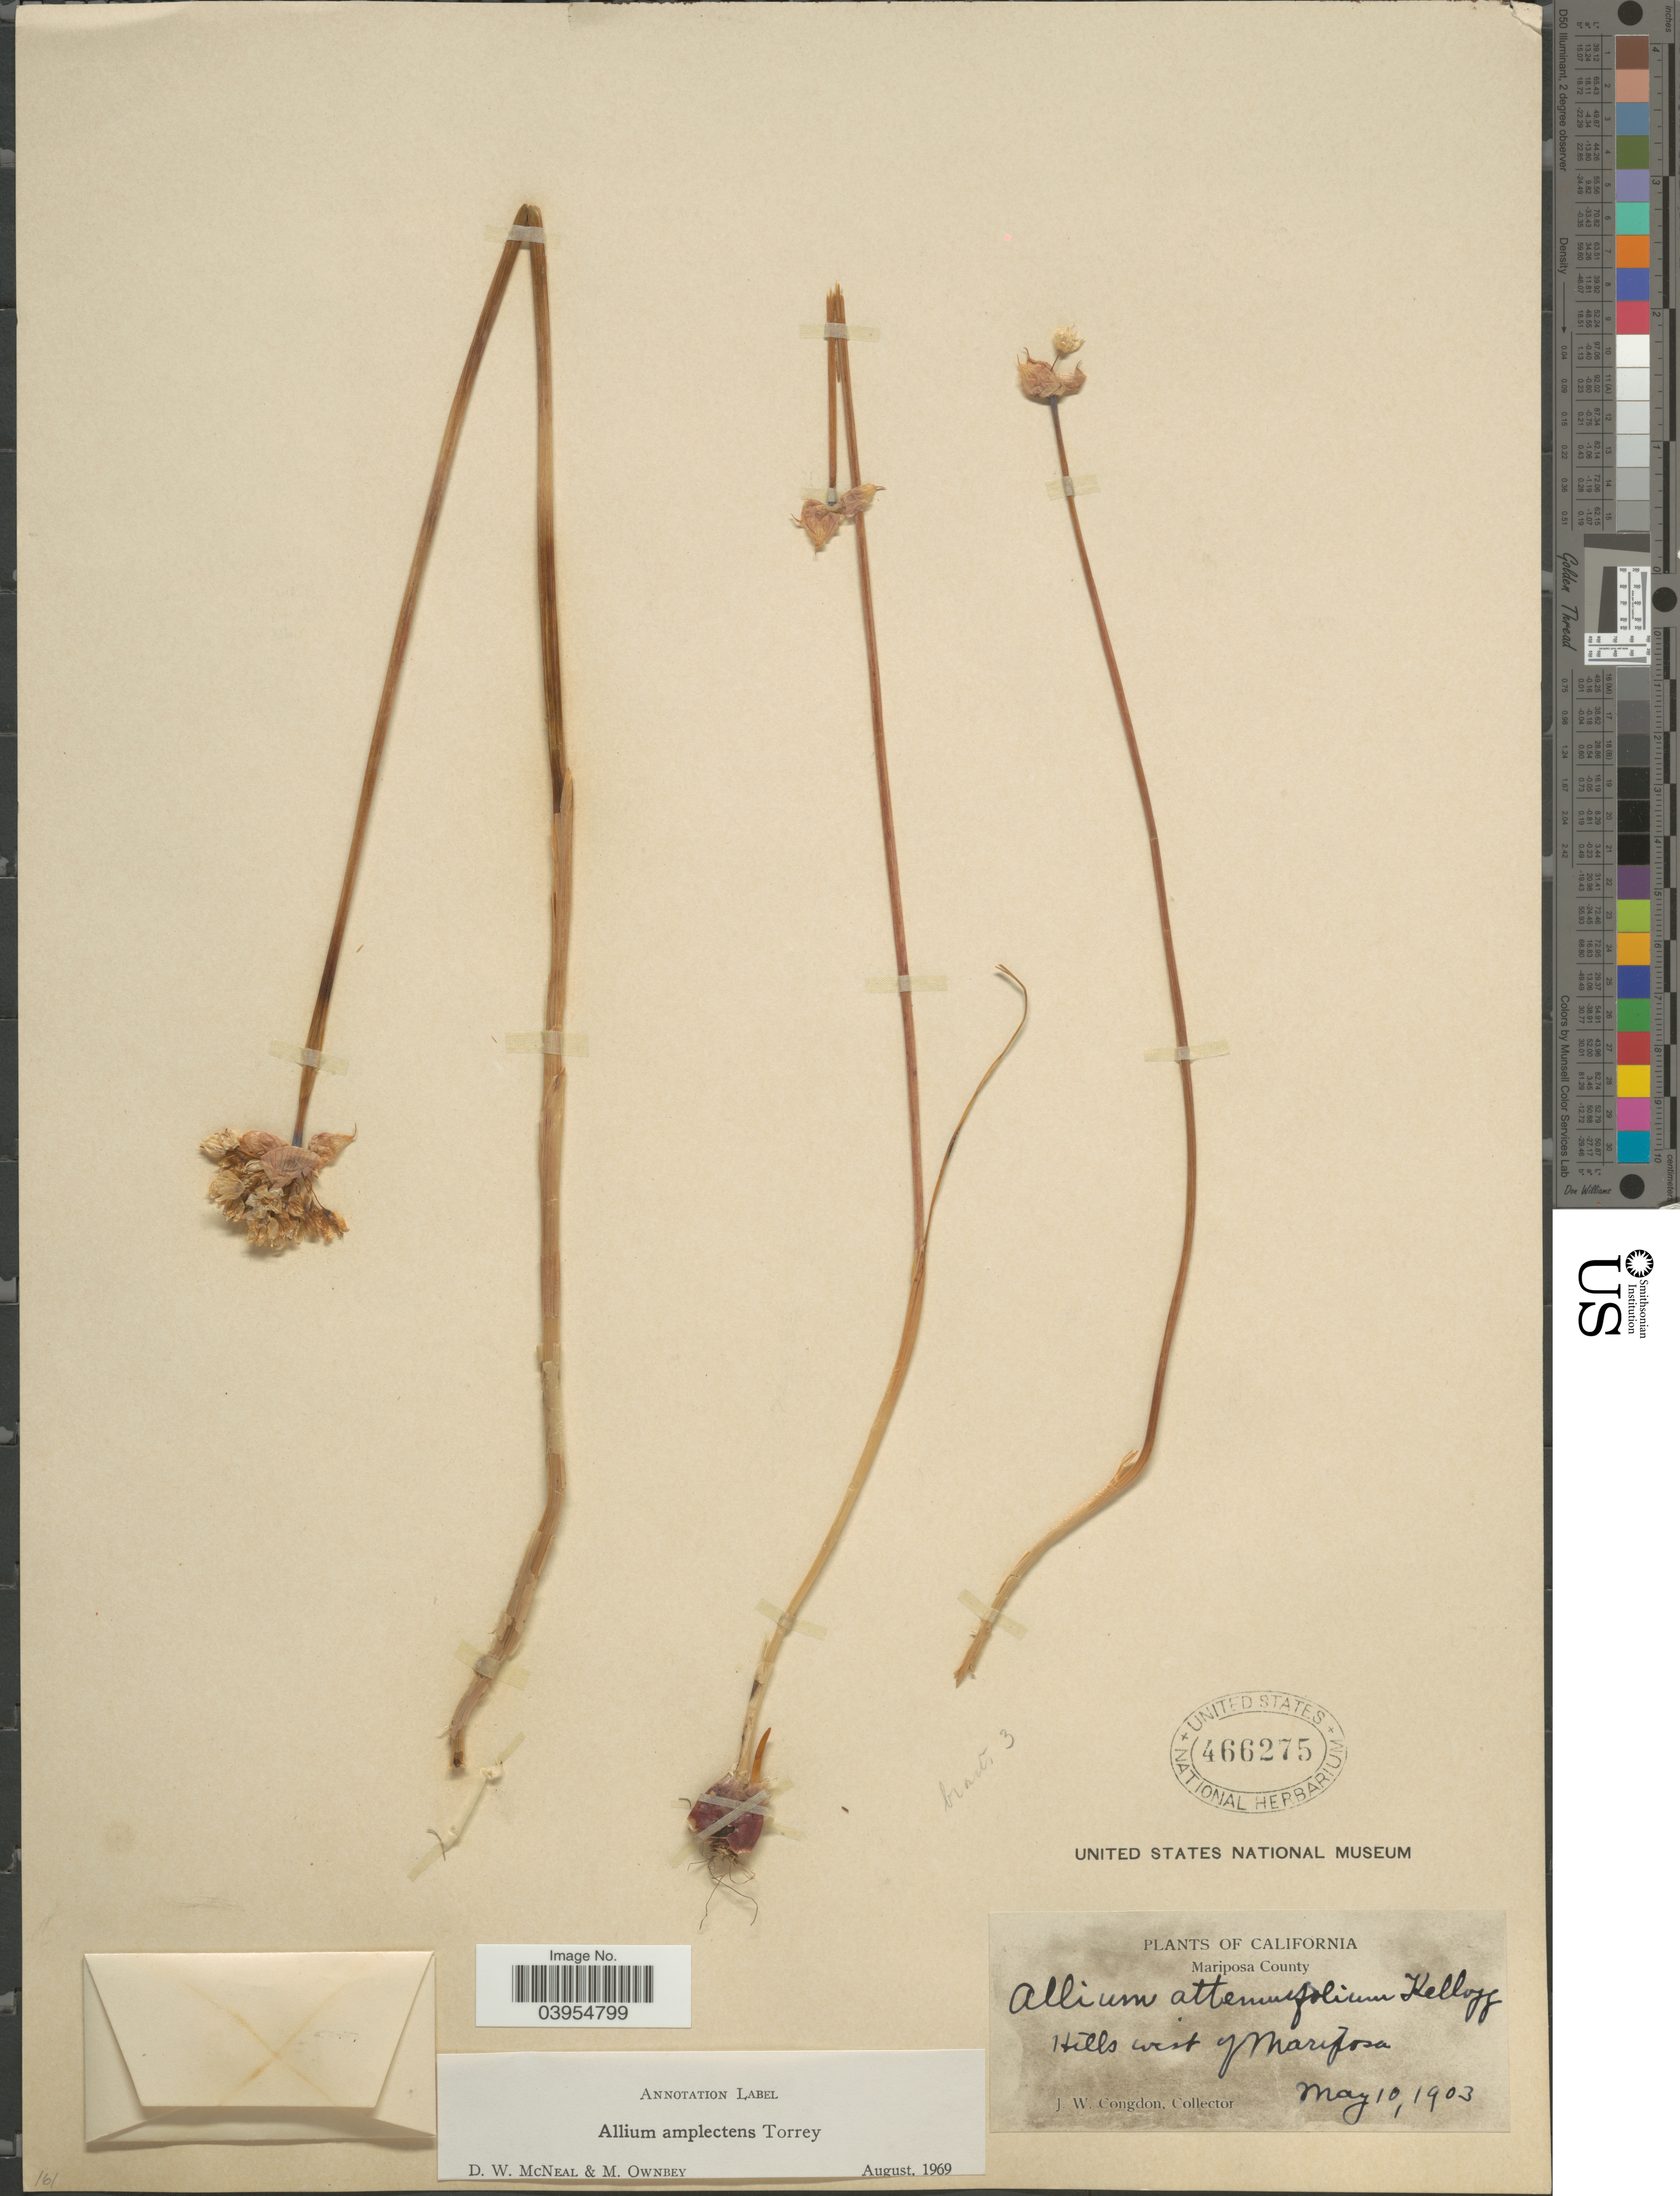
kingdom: Plantae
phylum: Tracheophyta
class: Liliopsida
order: Asparagales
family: Amaryllidaceae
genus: Allium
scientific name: Allium amplectens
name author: Torr.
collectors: J. W. Congdon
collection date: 1903-05-10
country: United States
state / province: California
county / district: Mariposa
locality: Mariposa County. Hills west of Mariposa.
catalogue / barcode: US 466275